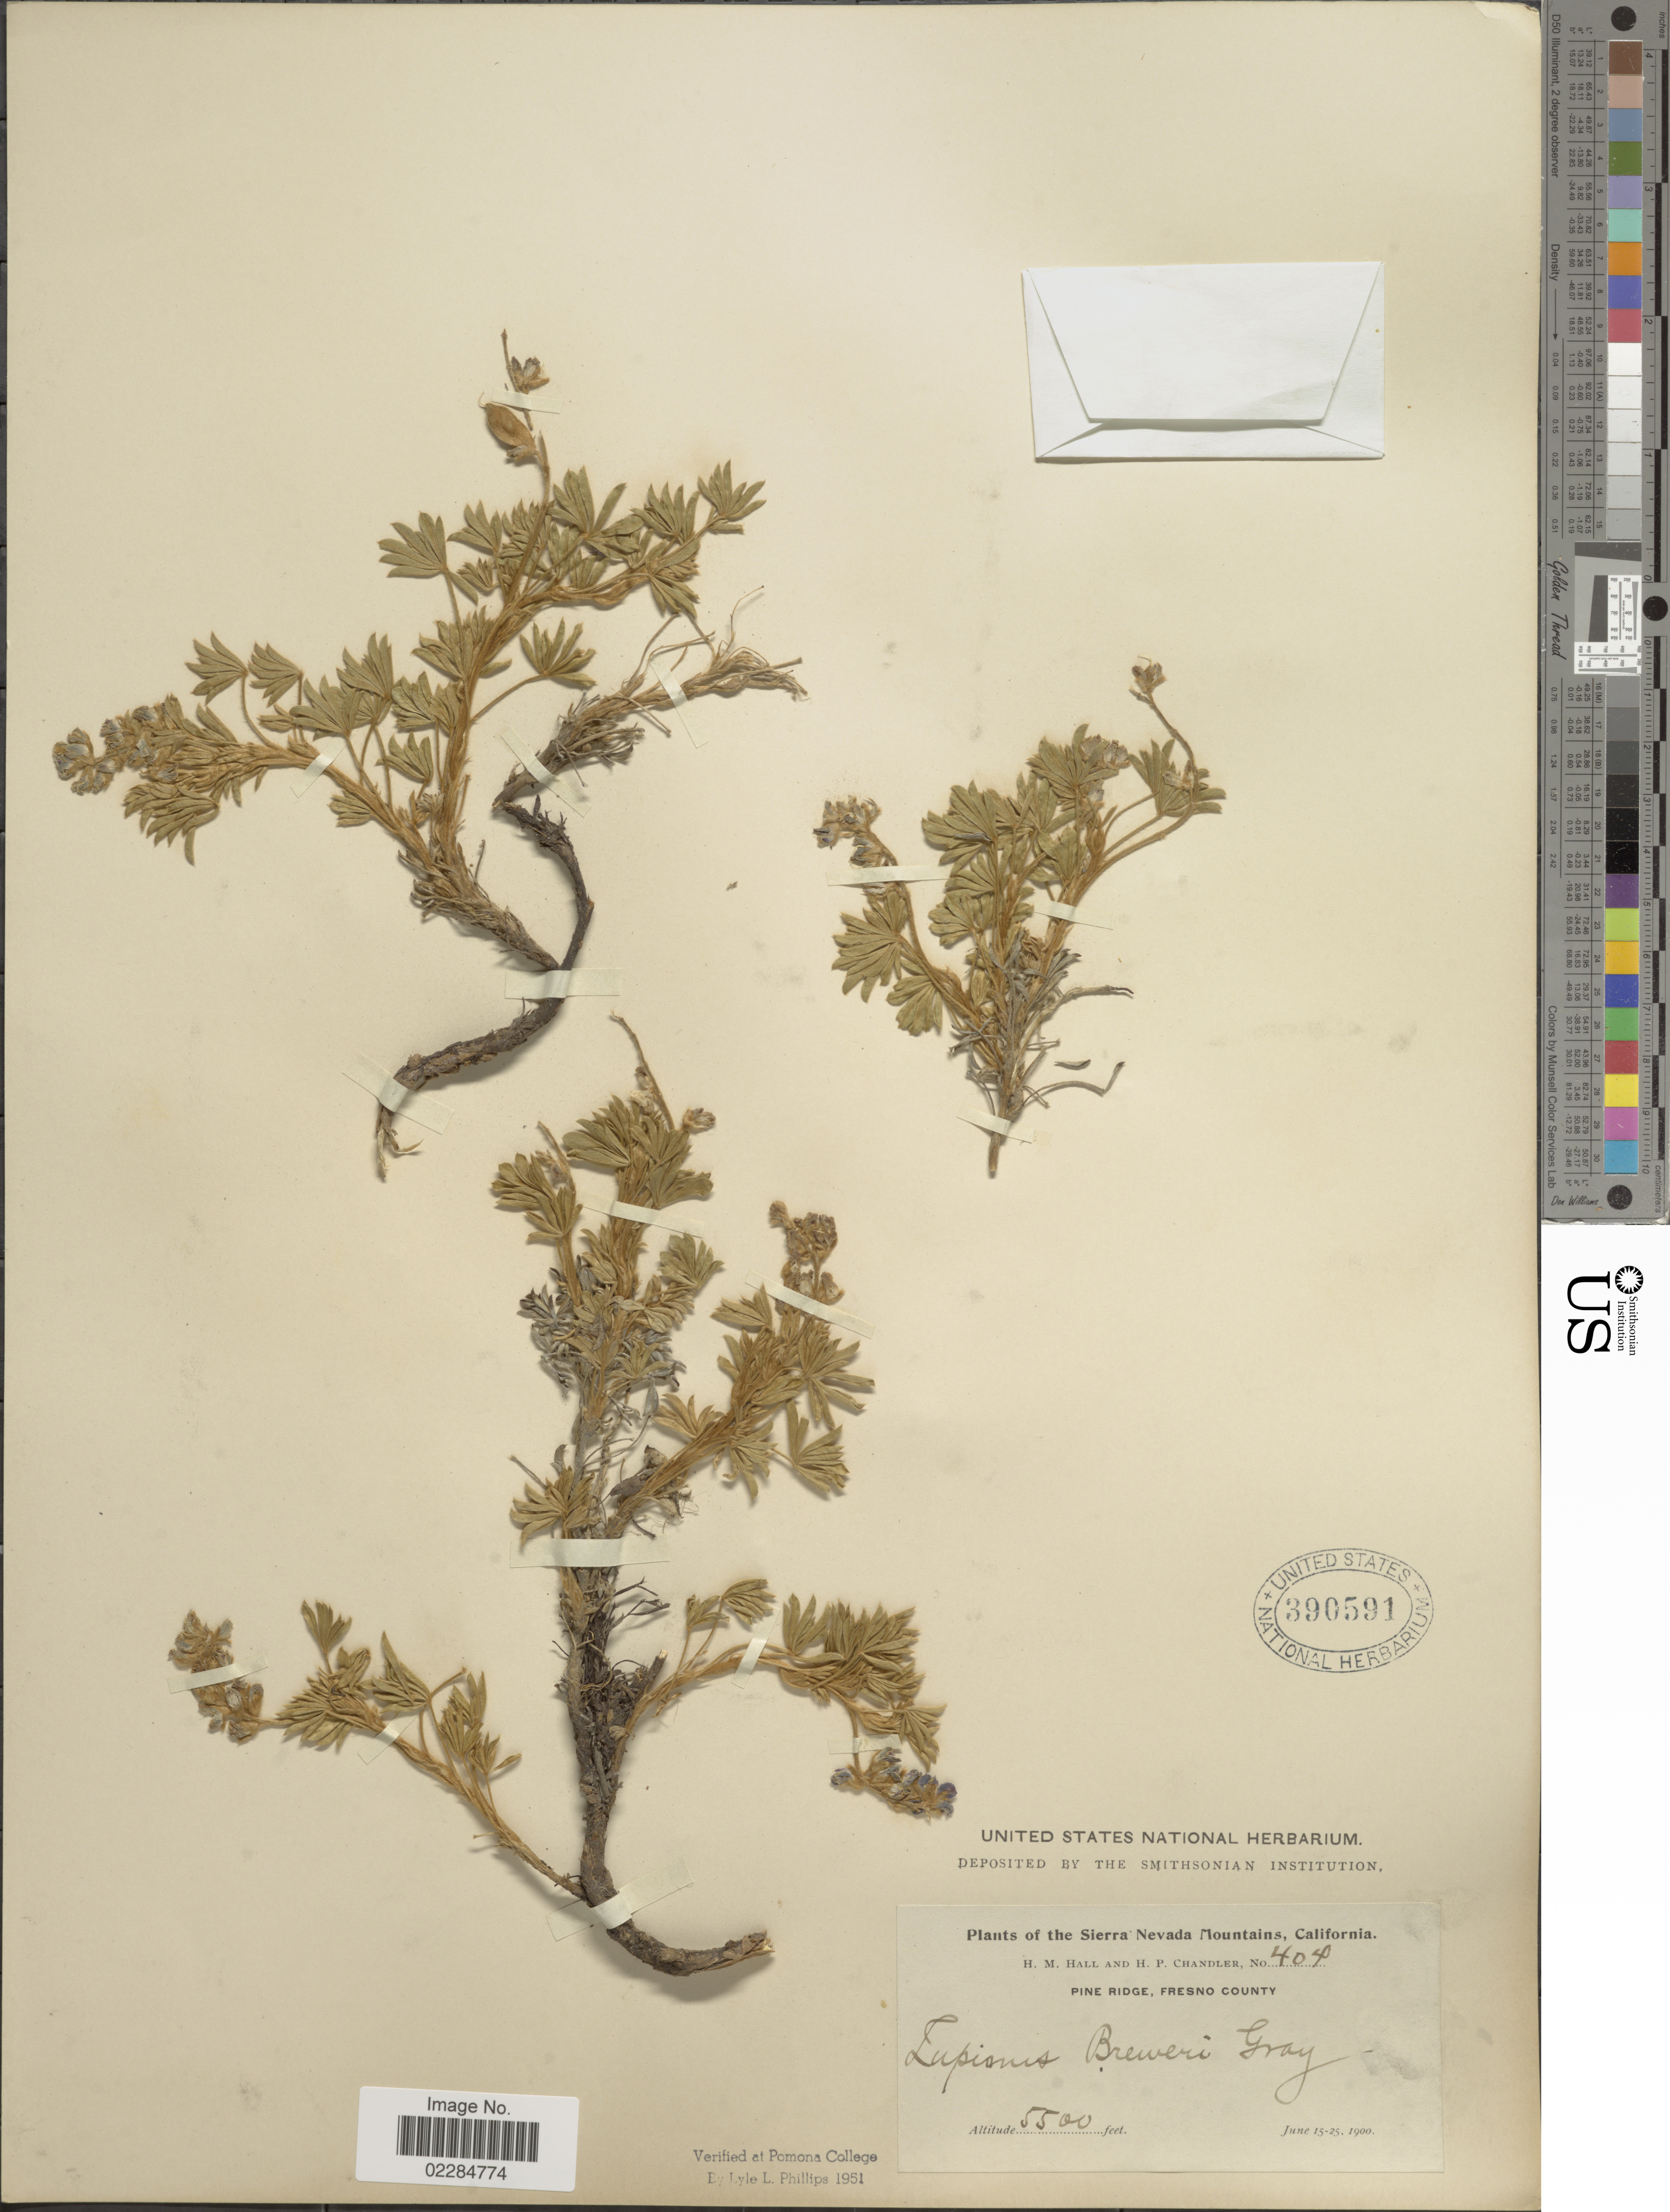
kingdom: Plantae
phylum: Tracheophyta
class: Magnoliopsida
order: Fabales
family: Fabaceae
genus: Lupinus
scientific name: Lupinus breweri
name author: A. Gray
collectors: H. M. Hall & H. Chandler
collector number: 404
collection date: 1900-06-15/1900-06-25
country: United States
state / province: California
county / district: Fresno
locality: Sierra Nevada Mountains, Pine Ridge, Fresno County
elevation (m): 1676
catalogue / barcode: US 390591